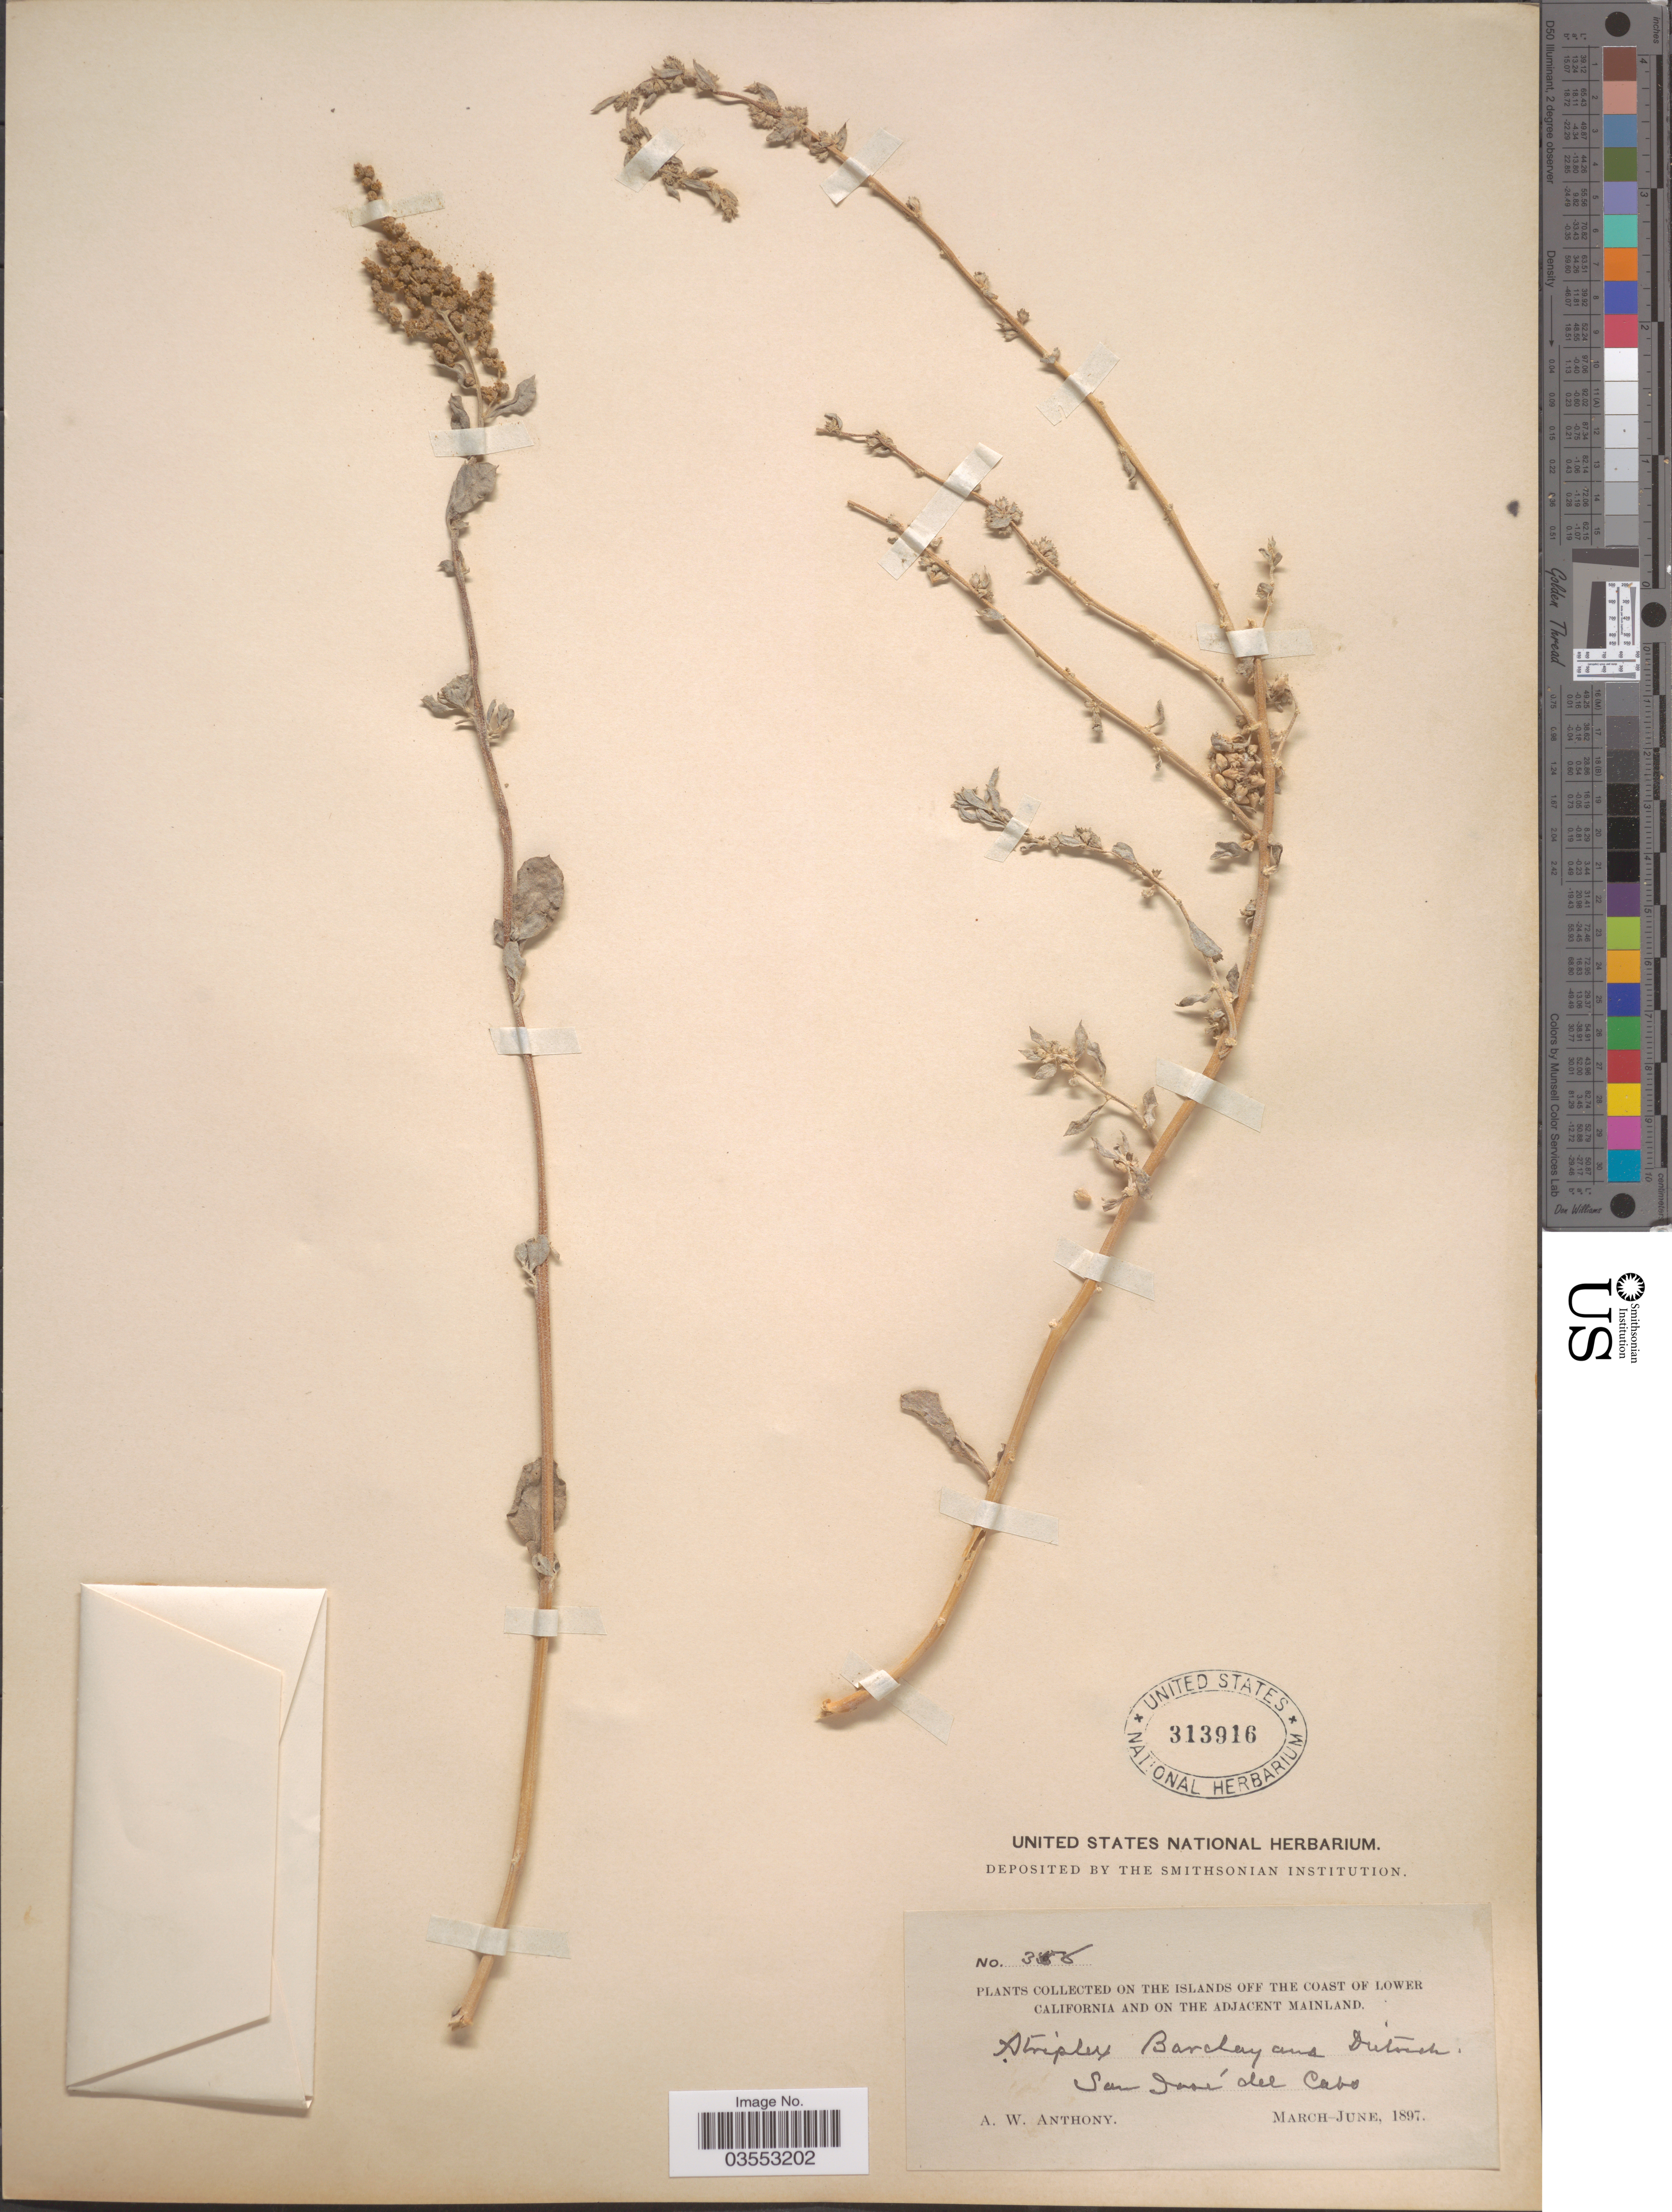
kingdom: Plantae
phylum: Tracheophyta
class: Magnoliopsida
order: Caryophyllales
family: Amaranthaceae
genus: Atriplex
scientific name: Atriplex barclayana subsp. sonorae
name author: (Standl.) H.M. Hall & Clem.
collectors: A. W. Anthony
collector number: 356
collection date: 1897-03/1897-06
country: Mexico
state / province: Baja California Sur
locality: On the Islands off the coast of Lower California and on the Adjacent Mainland. San José del Cabo.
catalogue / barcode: US 313916